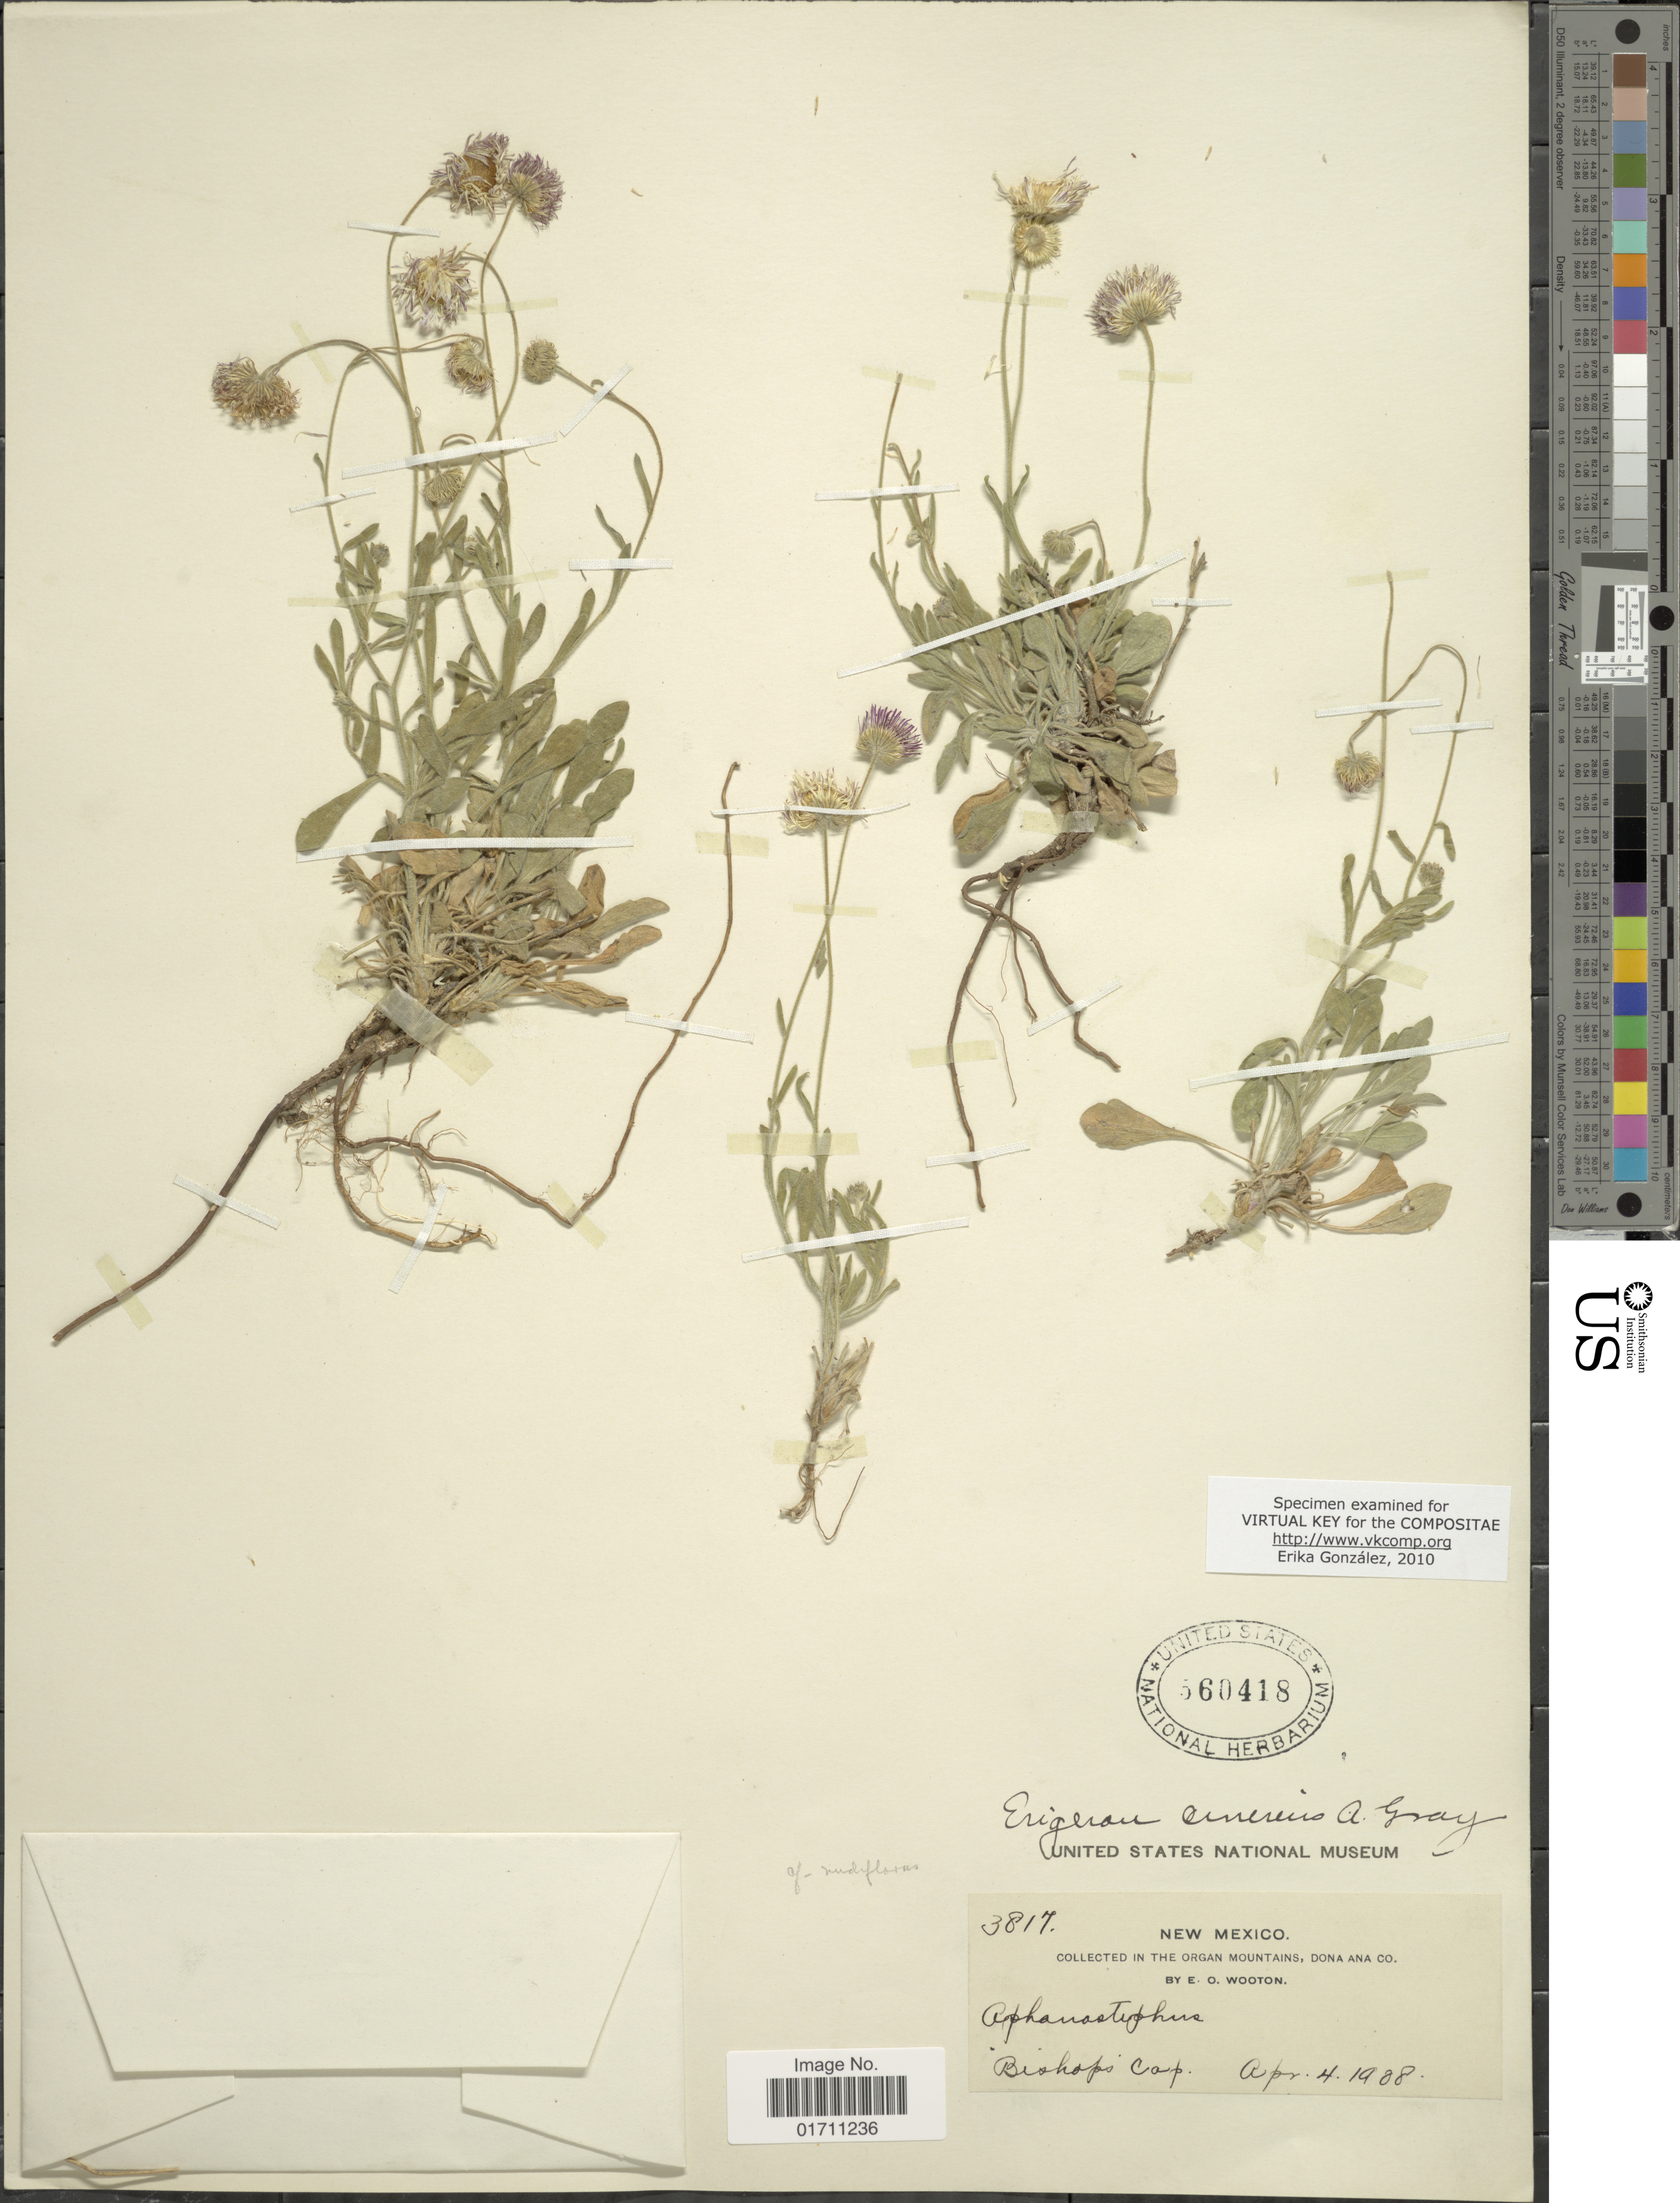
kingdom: Plantae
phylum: Tracheophyta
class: Magnoliopsida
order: Asterales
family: Asteraceae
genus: Erigeron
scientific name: Erigeron colomexicanus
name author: A. Nelson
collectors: E. O. Wooton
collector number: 3817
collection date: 1988-04-04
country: United States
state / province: New Mexico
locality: In the Organ Mountains, Dona Ana Co, Bishops Cap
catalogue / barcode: US 560418